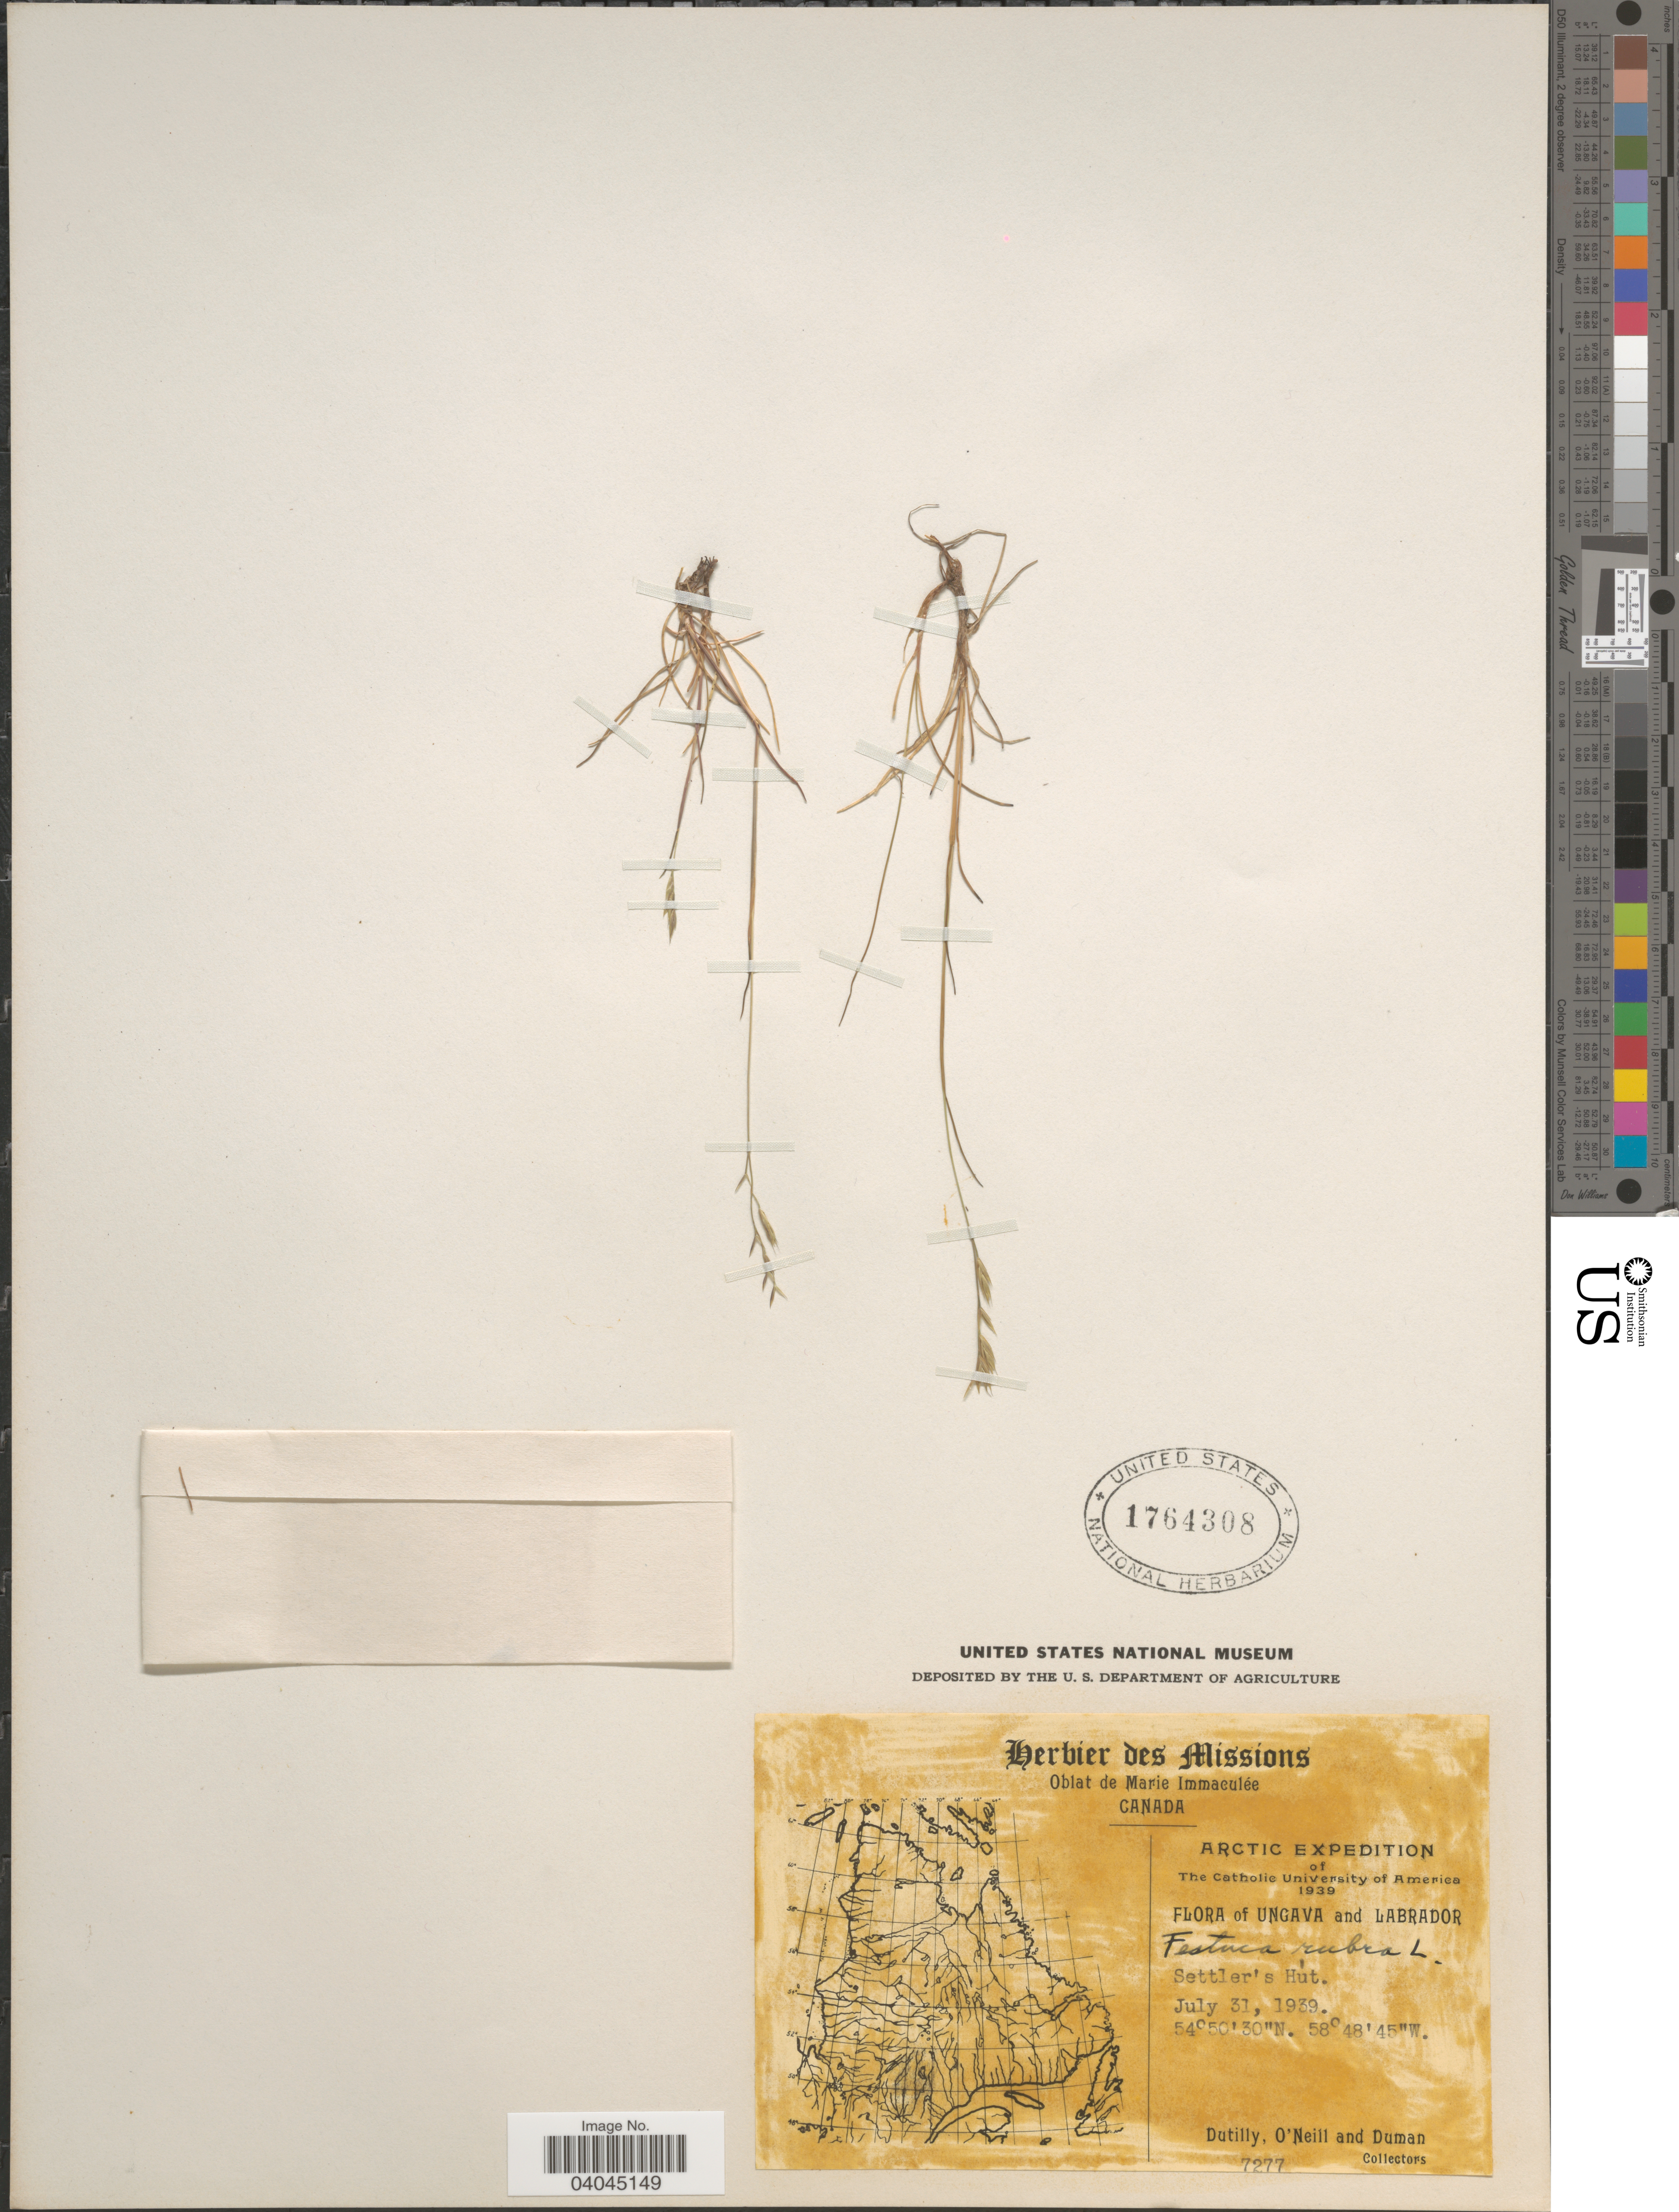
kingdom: Plantae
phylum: Tracheophyta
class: Liliopsida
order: Poales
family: Poaceae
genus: Festuca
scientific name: Festuca rubra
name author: L.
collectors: -. Dutilly, -. O'Neill & -. Duman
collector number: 7277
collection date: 1939-07-31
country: Canada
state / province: Newfoundland and Labrador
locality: Ungava and Labrador. Settler's Hut.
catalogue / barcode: US 1764308